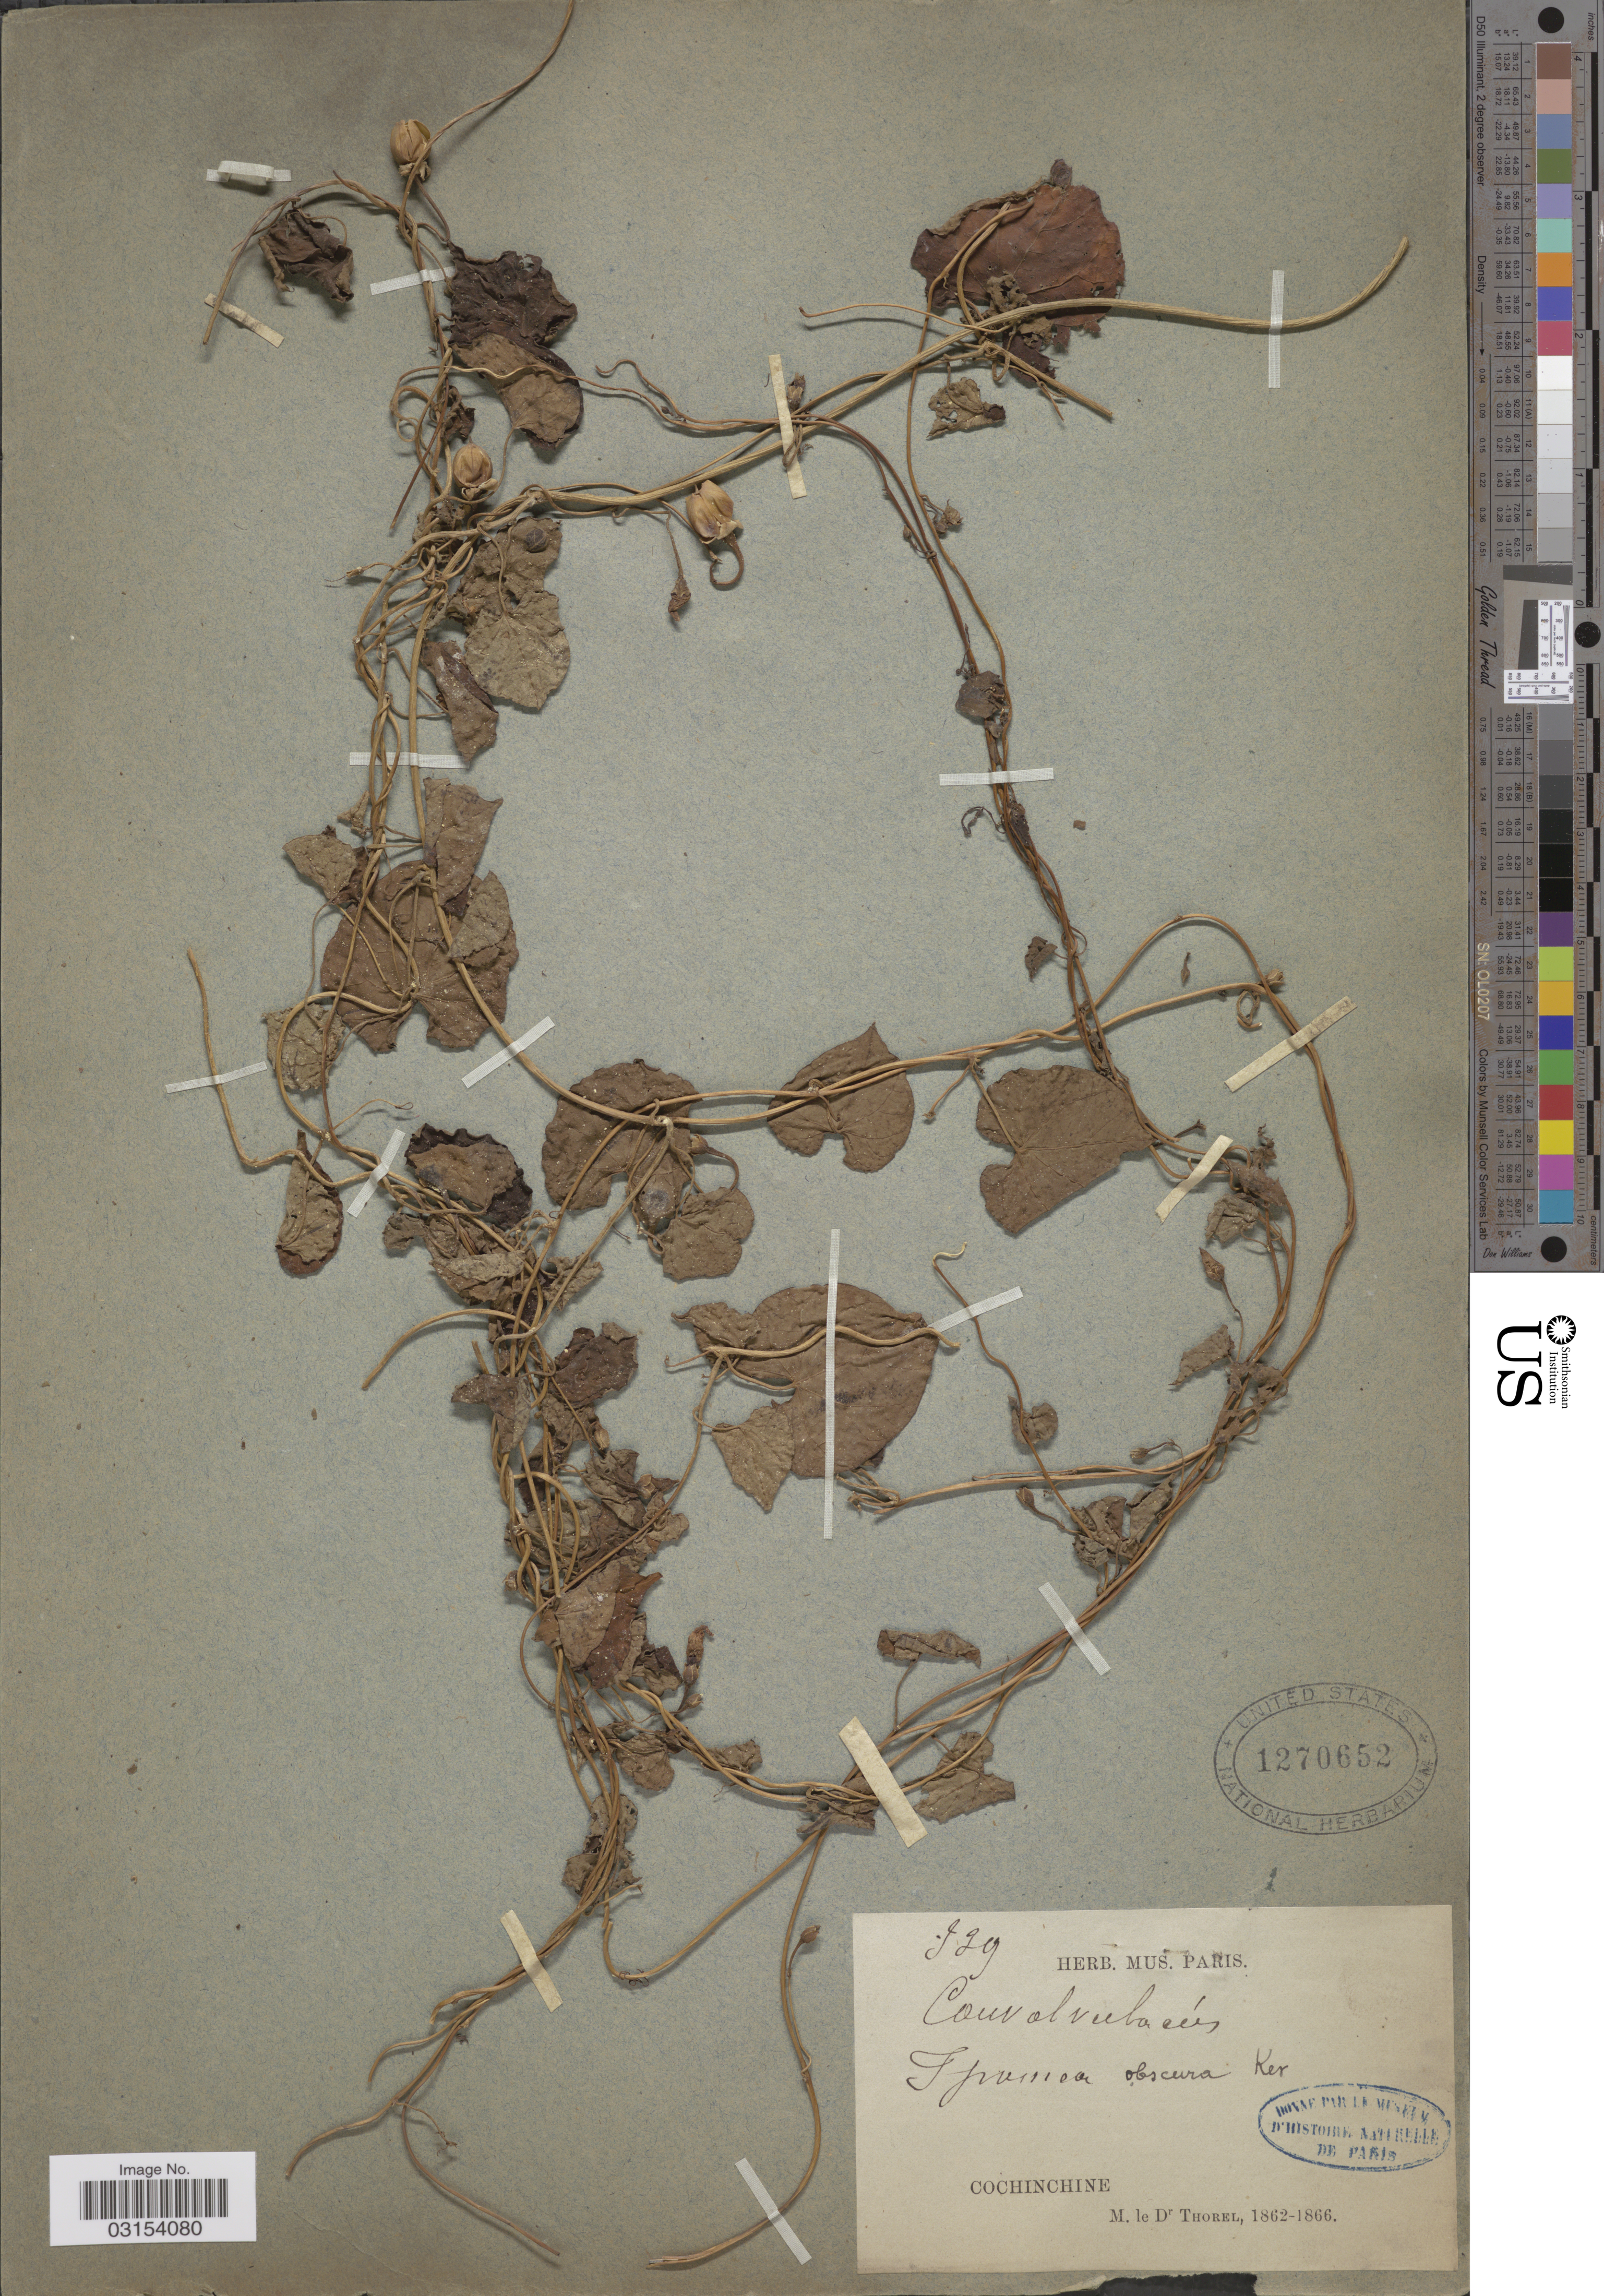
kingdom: Plantae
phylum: Tracheophyta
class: Magnoliopsida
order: Solanales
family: Convolvulaceae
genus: Ipomoea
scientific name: Ipomoea obscura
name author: (L.) Ker Gawl.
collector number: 339*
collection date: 1862/1866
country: Vietnam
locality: Cochinchine.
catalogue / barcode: US 1270652